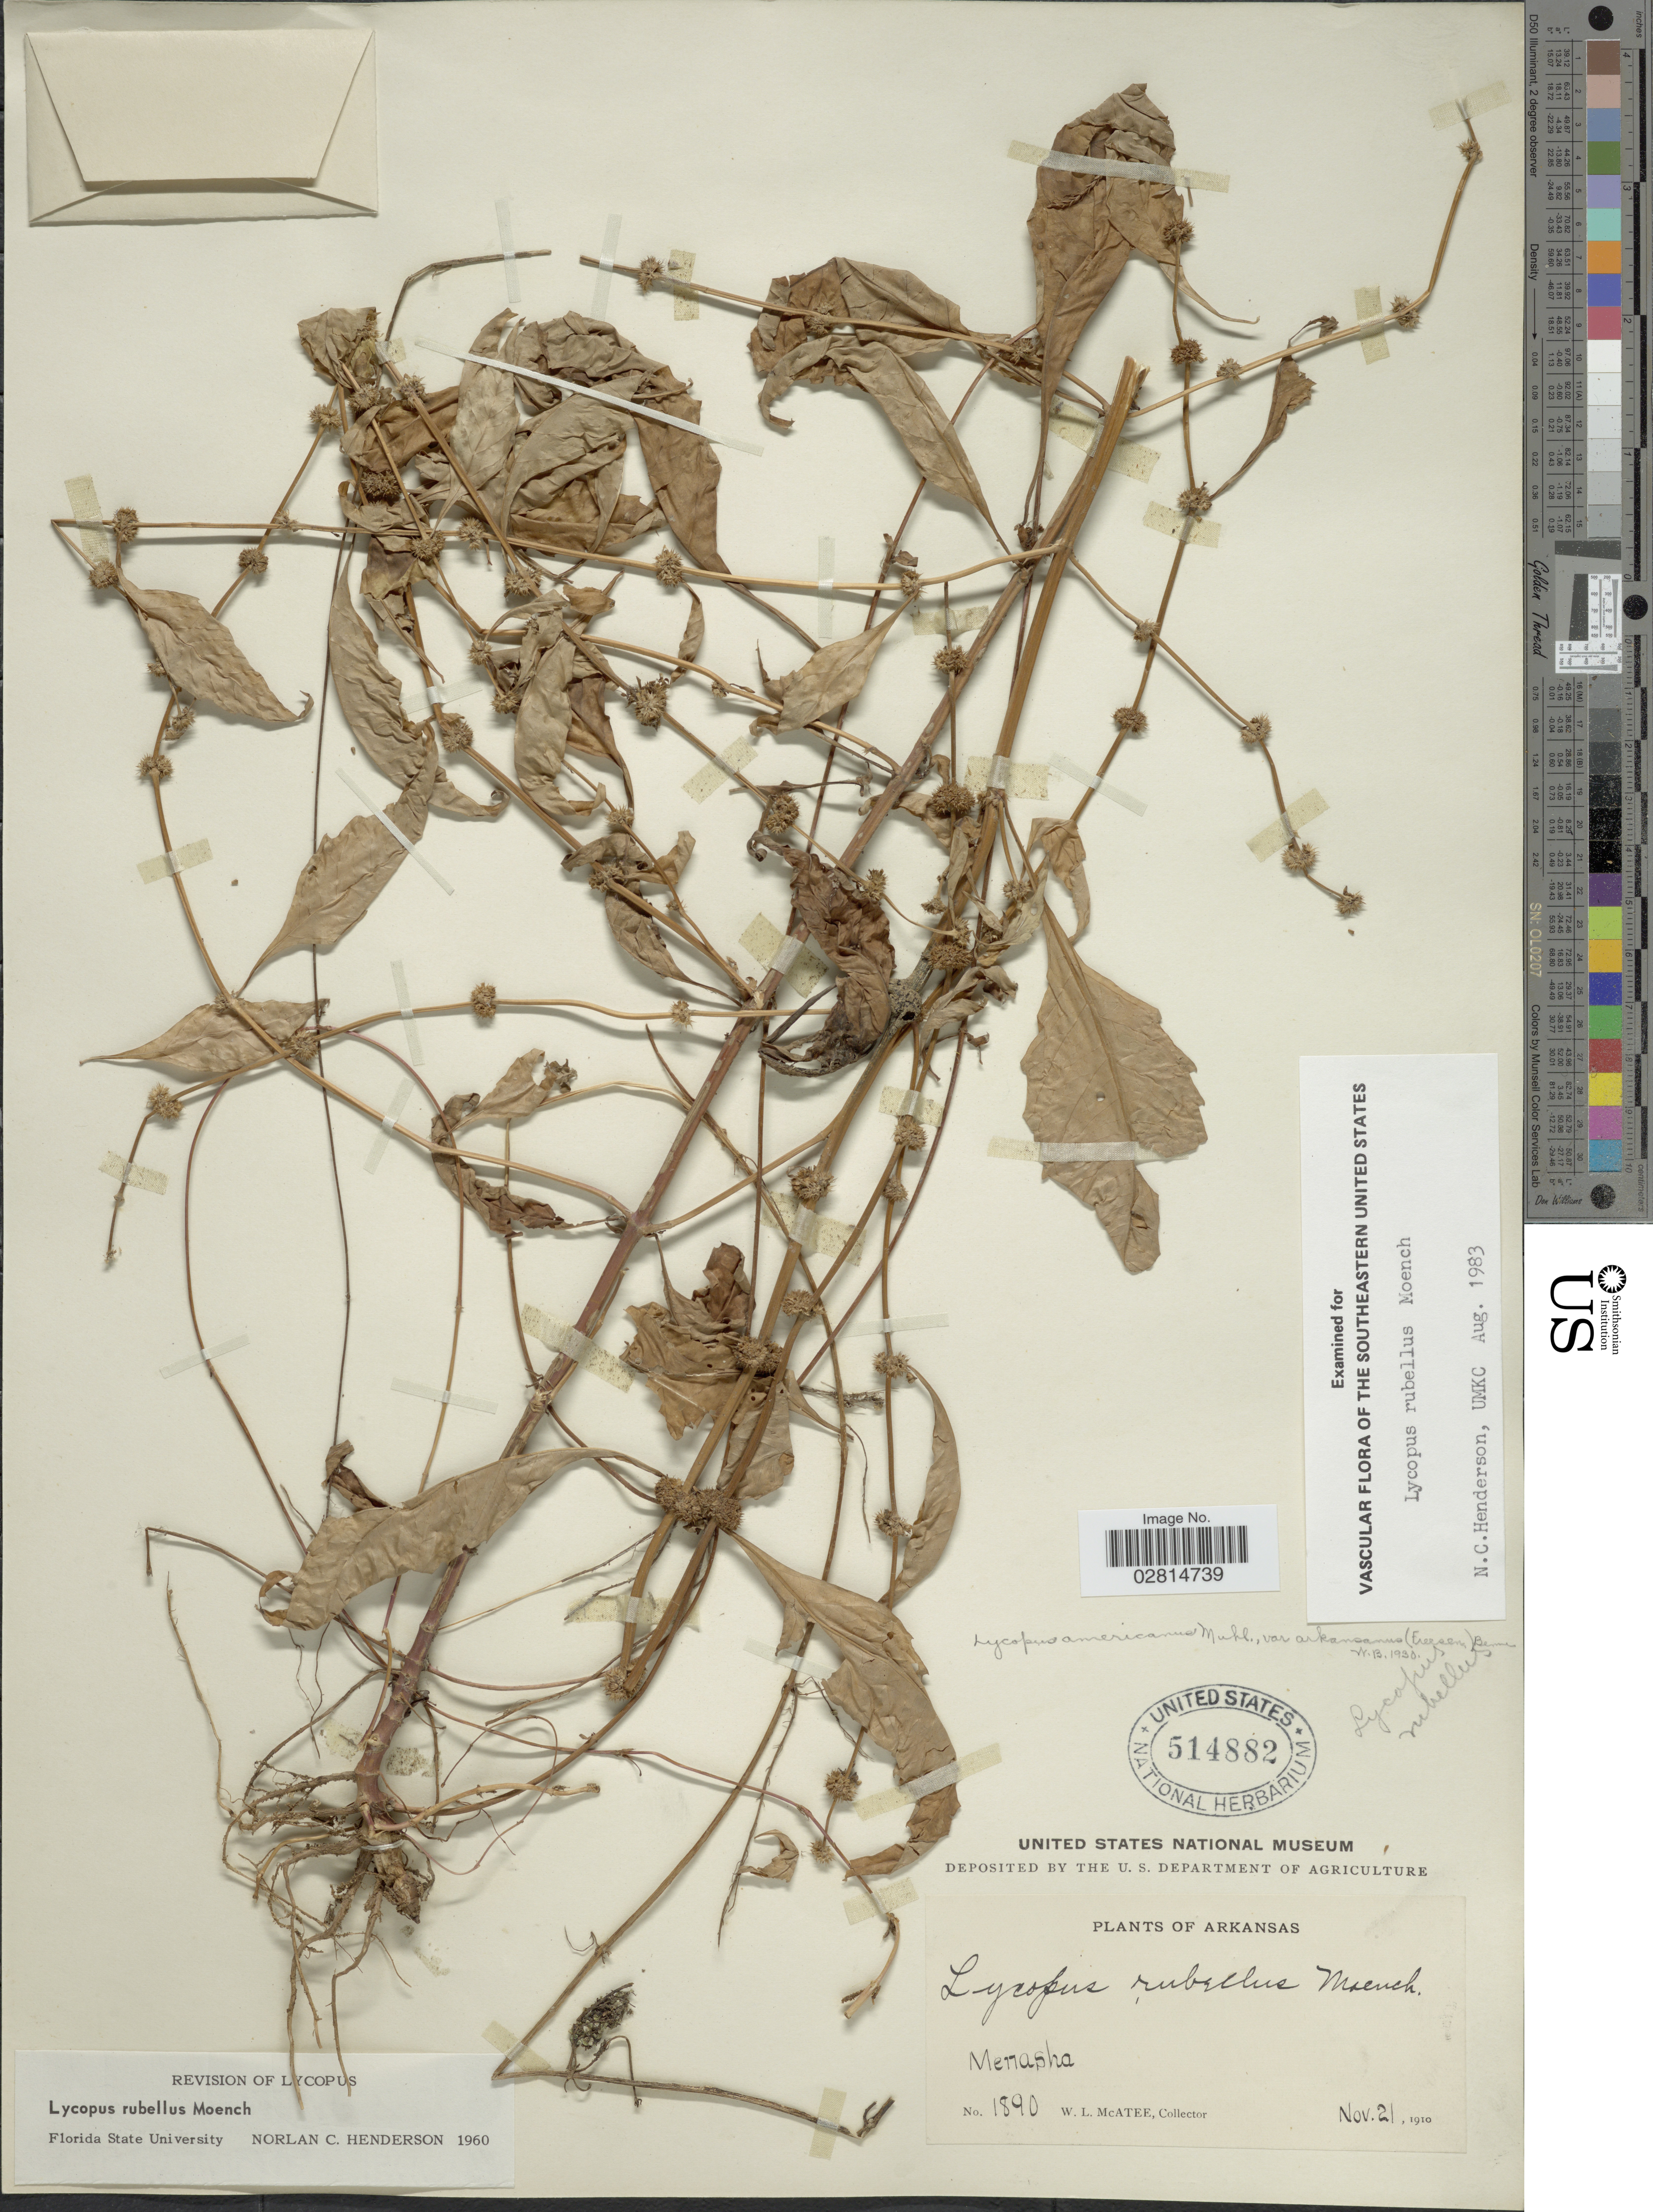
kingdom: Plantae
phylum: Tracheophyta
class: Magnoliopsida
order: Lamiales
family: Lamiaceae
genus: Lycopus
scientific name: Lycopus rubellus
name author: Moench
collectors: W. McAtee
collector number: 1890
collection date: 1910-11-21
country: United States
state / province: Arkansas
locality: Menasha.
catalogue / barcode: US 514882